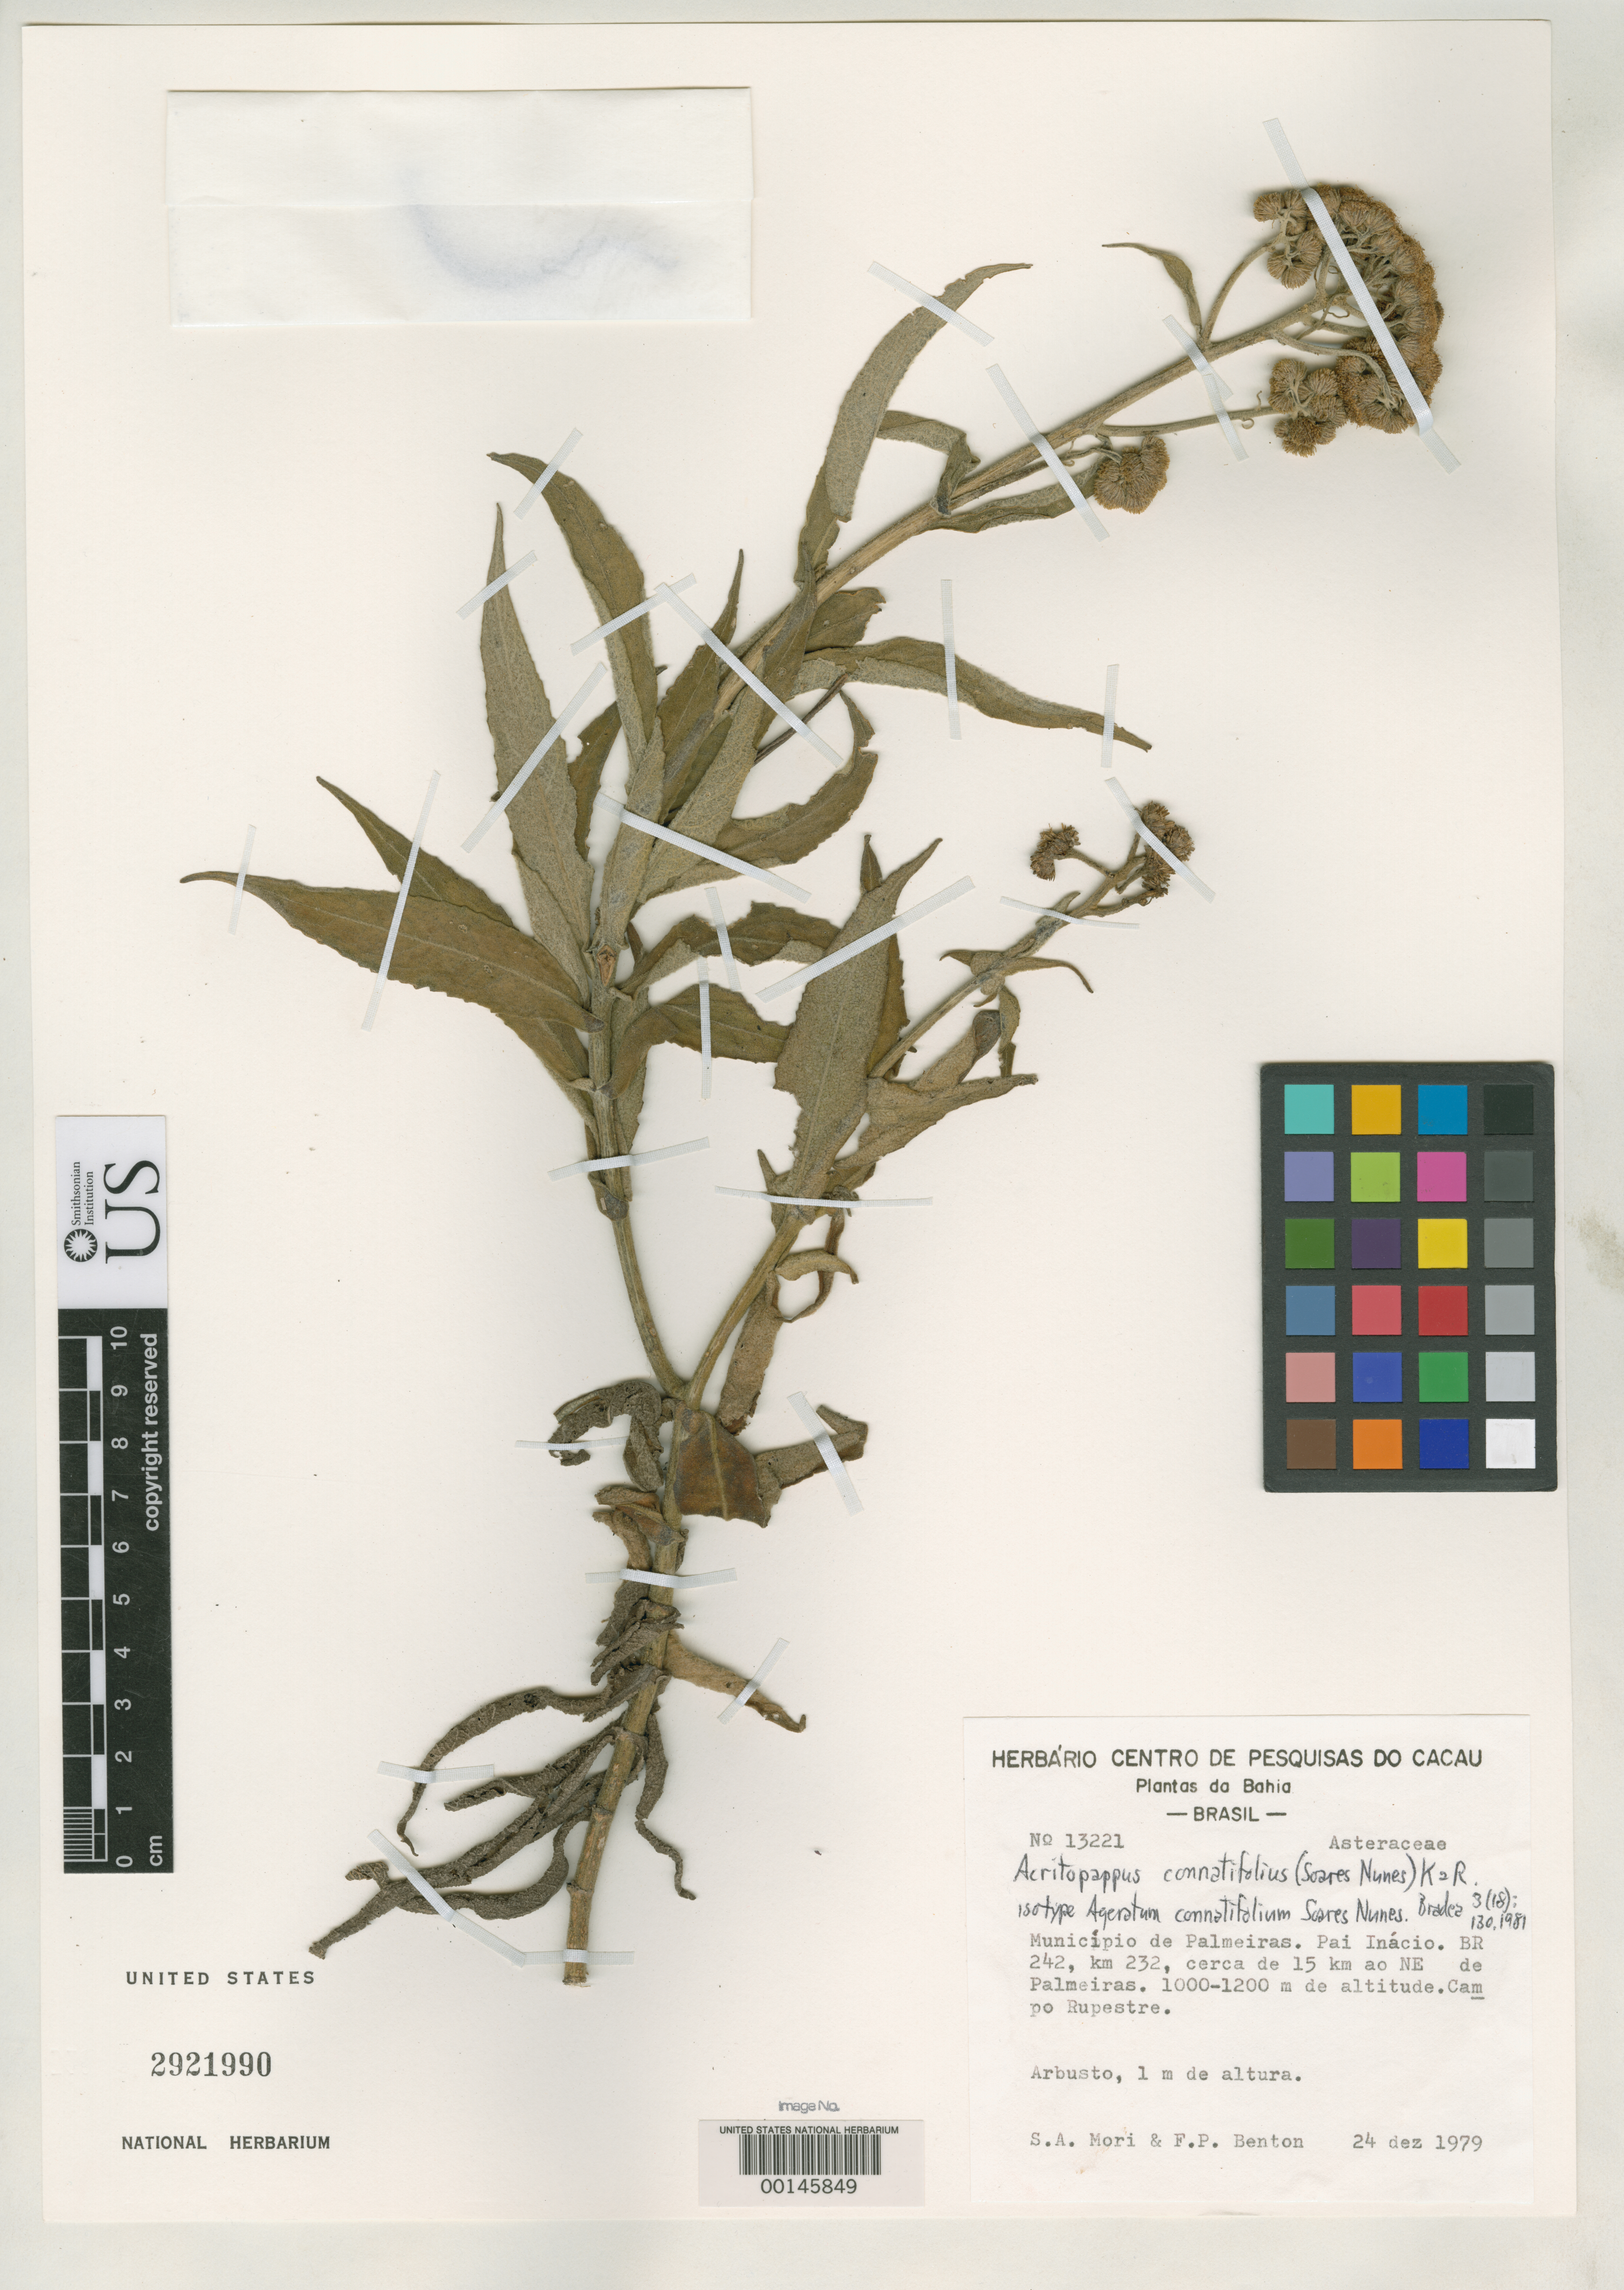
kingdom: Plantae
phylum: Tracheophyta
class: Magnoliopsida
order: Asterales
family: Asteraceae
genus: Ageratum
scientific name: Ageratum connatifolium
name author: Soar. Nunes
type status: Isotype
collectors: S. Mori & F. P. Benton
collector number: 13221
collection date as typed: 24 Dec 1979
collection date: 1979-12-24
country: Brazil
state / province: Bahia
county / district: Palmeiras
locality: Pai Inacio.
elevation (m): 1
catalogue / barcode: US 2921990